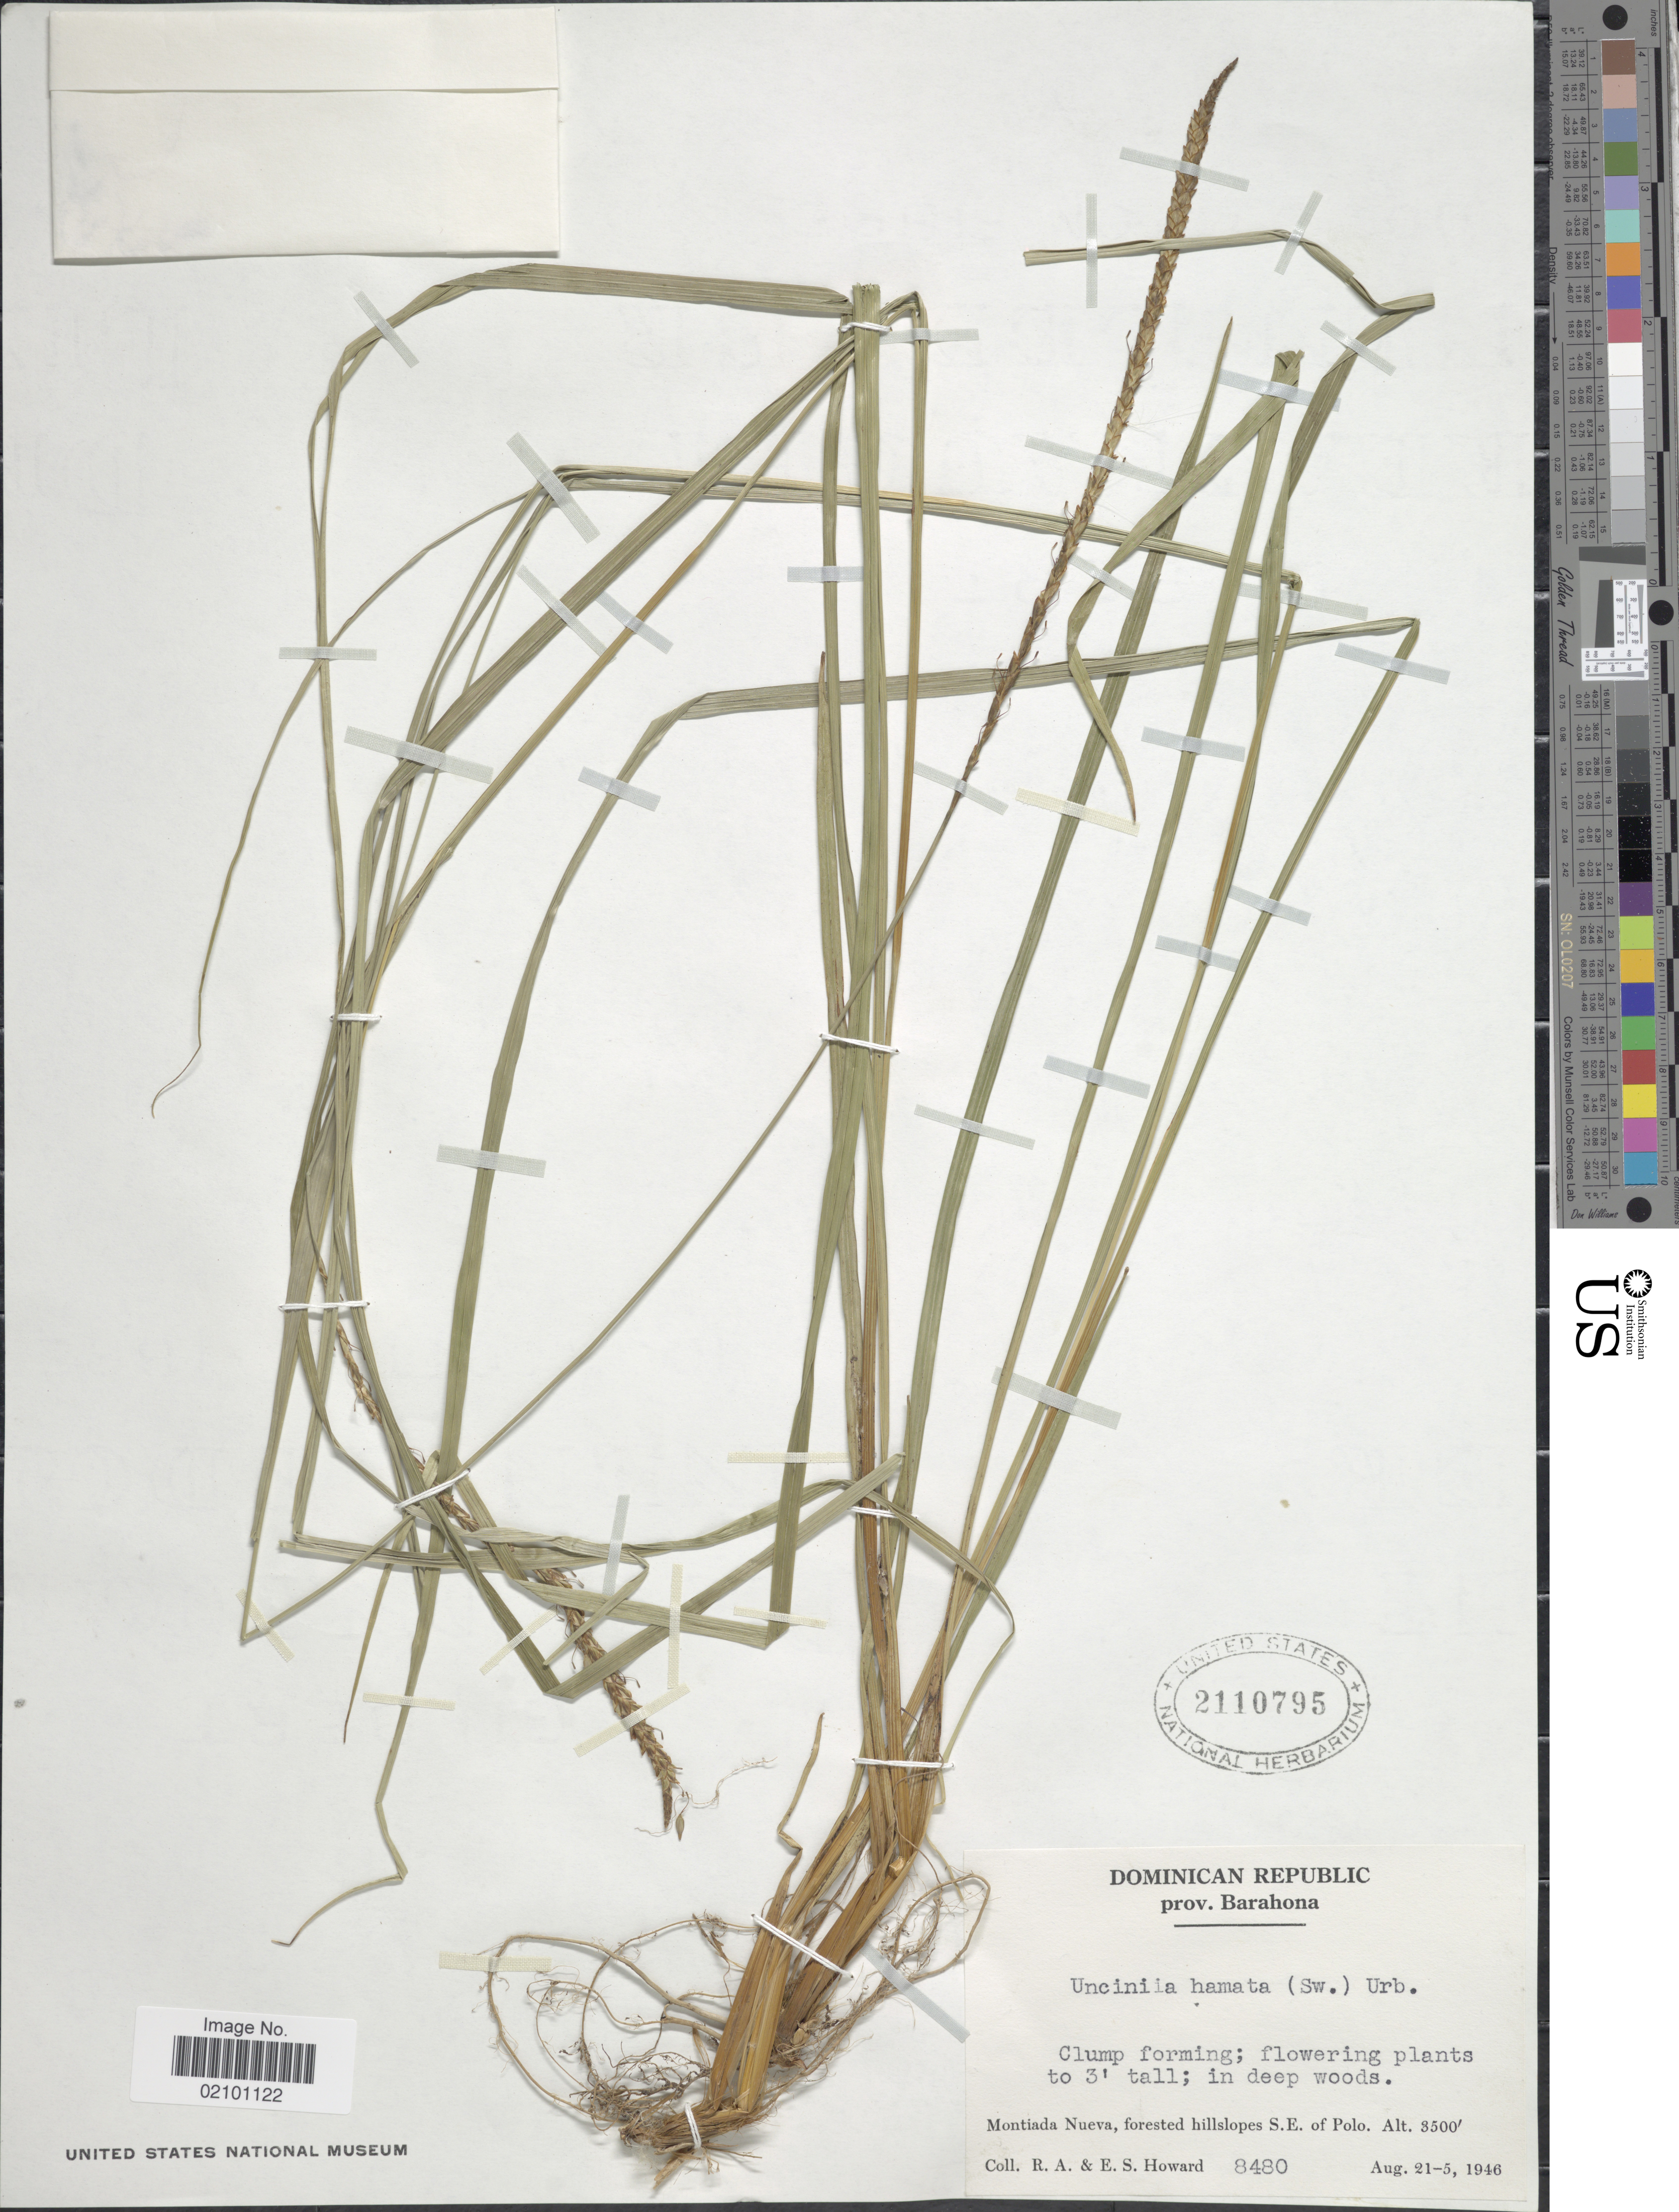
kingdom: Plantae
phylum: Tracheophyta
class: Liliopsida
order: Poales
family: Cyperaceae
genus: Carex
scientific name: Carex hamata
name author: Sw.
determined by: Strong, M. T., (US), Smithsonian Institution - National Museum of Natural History (UNITED STATES)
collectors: R. A. Howard & E. S. Howard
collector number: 8480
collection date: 1946-08-05/1946-08-21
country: Dominican Republic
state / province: Barahona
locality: Montiada Nueva, forested hillslopes S.E. of Polo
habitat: Forested hillslopes. In deep woods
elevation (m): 1067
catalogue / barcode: US 2110795